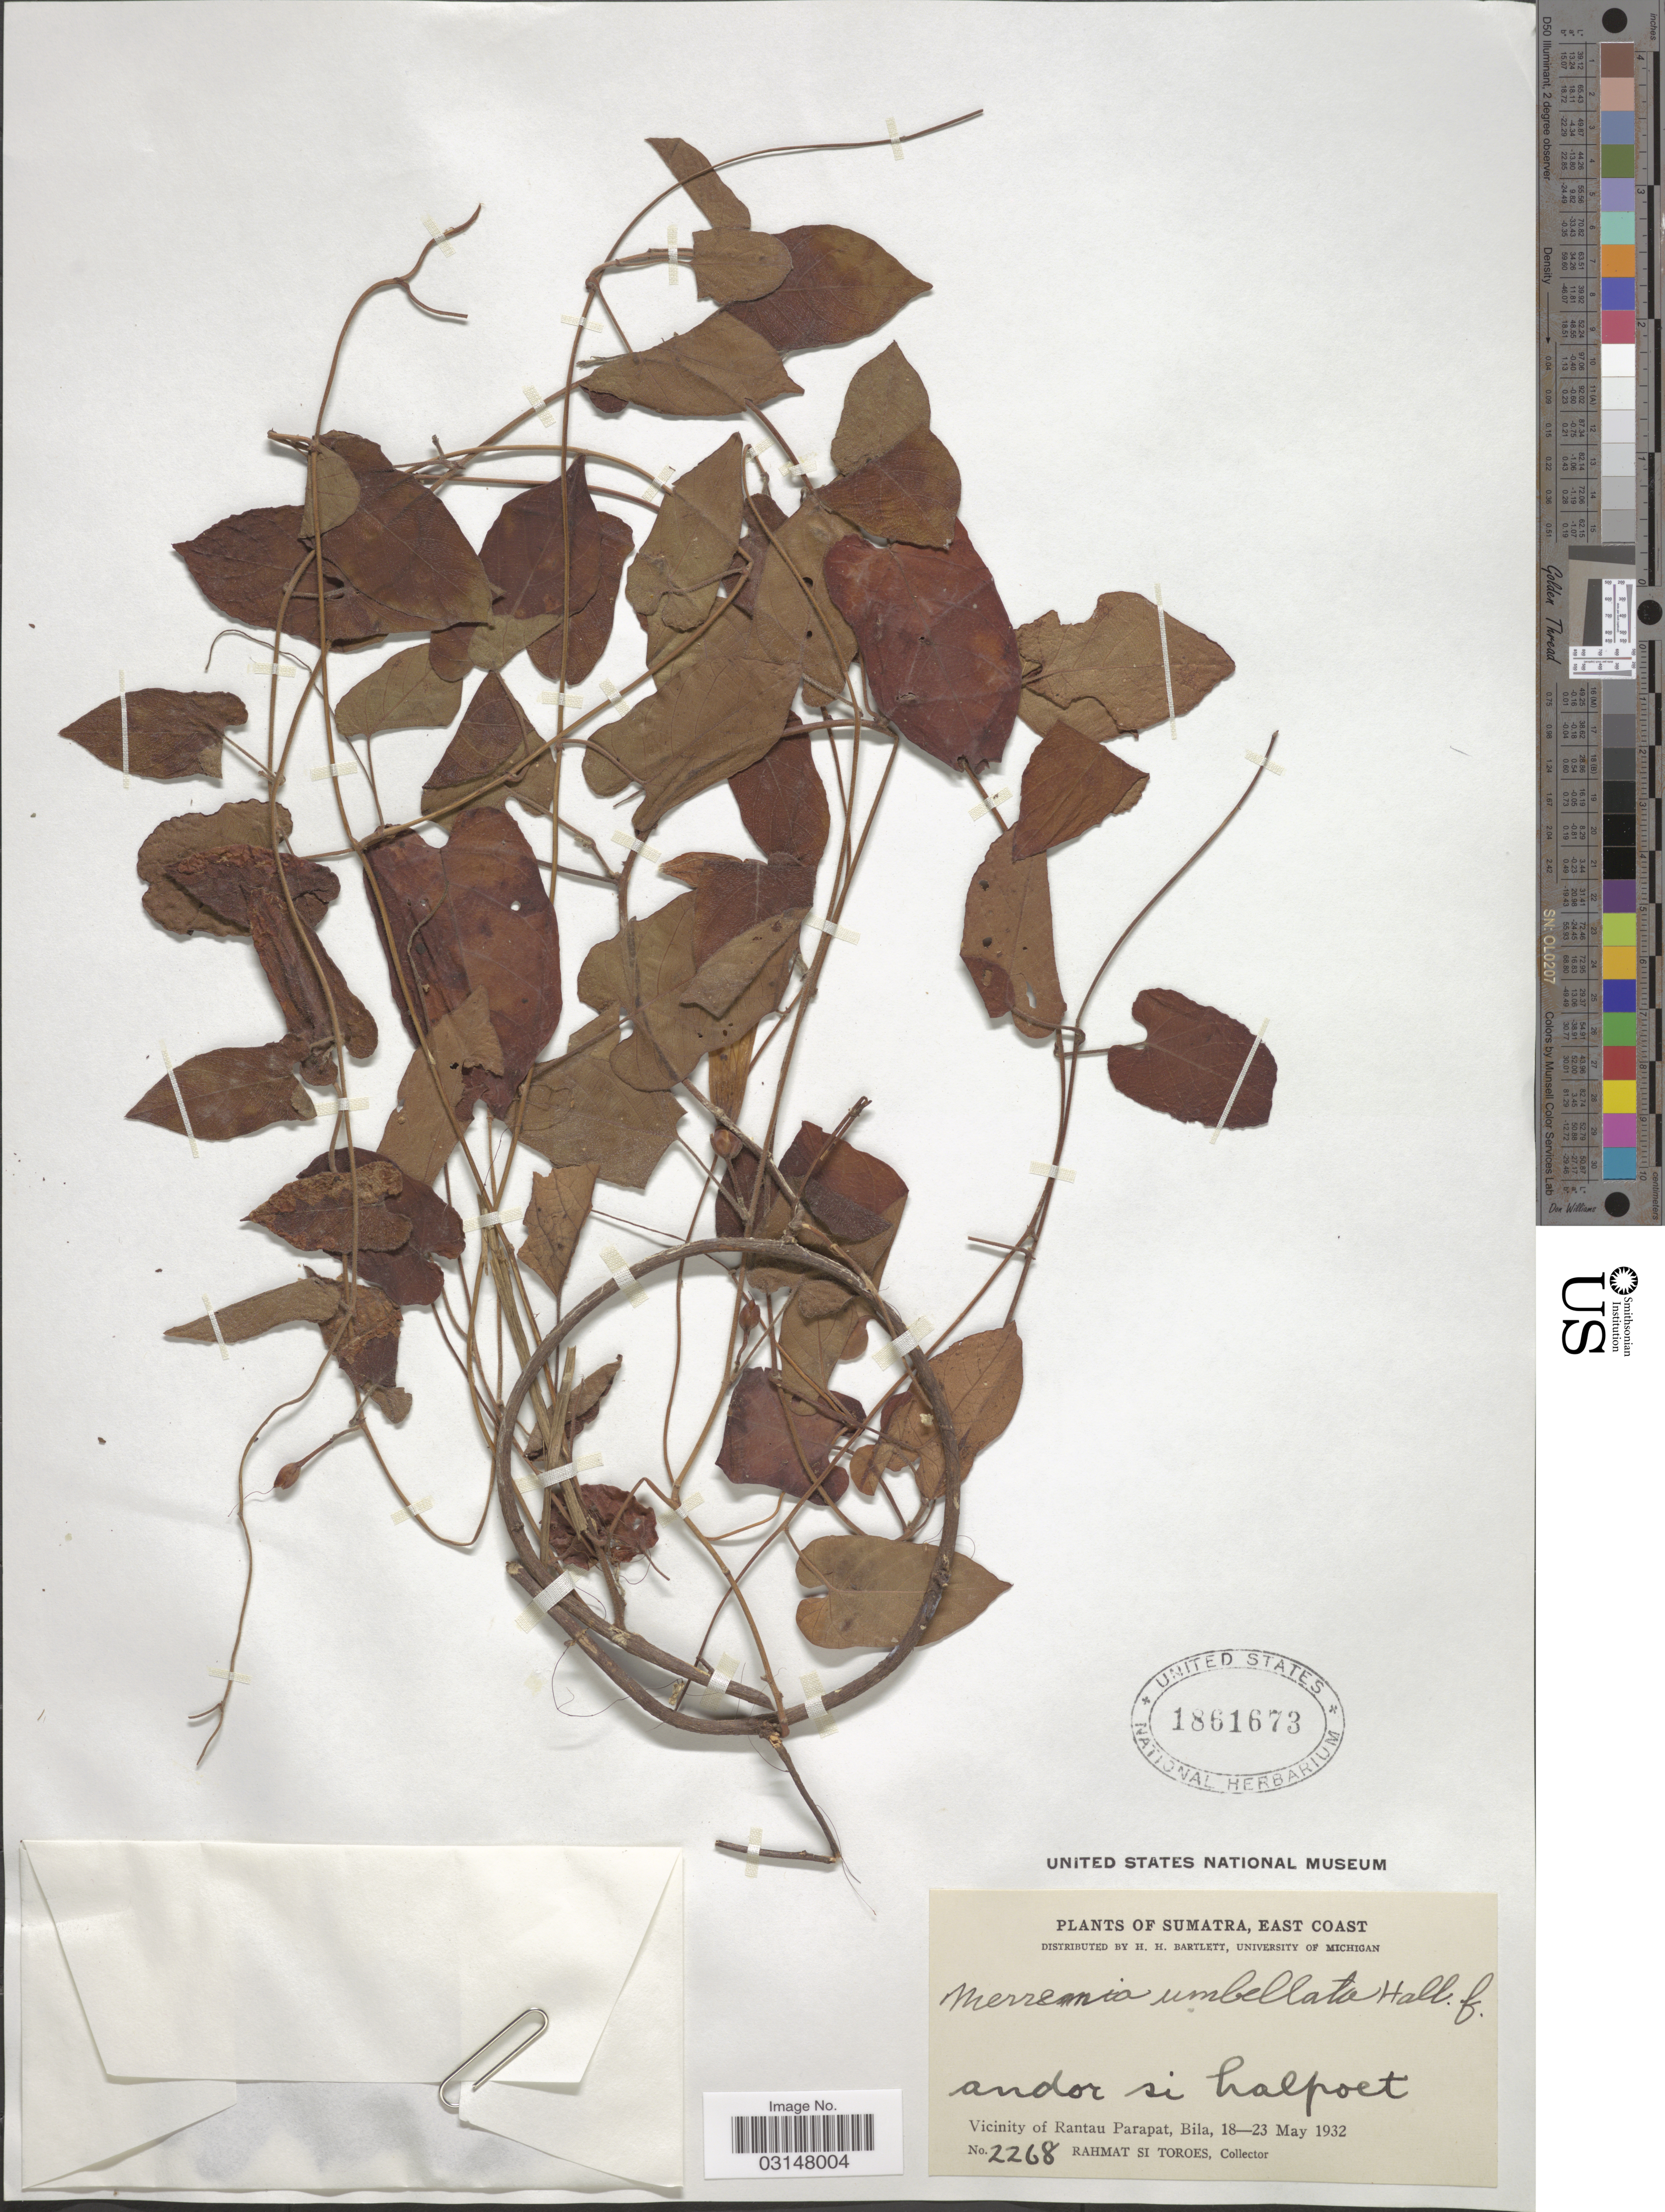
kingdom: Plantae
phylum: Tracheophyta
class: Magnoliopsida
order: Solanales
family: Convolvulaceae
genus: Camonea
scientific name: Camonea umbellata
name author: (L.) A. R. Simões & Staples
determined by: Wagner, W. L., (BOT), Smithsonian Institution - National Museum of Natural History (UNITED STATES)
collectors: Rahmat Si Boeea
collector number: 2268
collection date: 1932-05-18/1932-05-23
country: Indonesia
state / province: Sumatra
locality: East Coast. Vicinity of Rantau Parapat, Bila.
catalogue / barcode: US 1861673